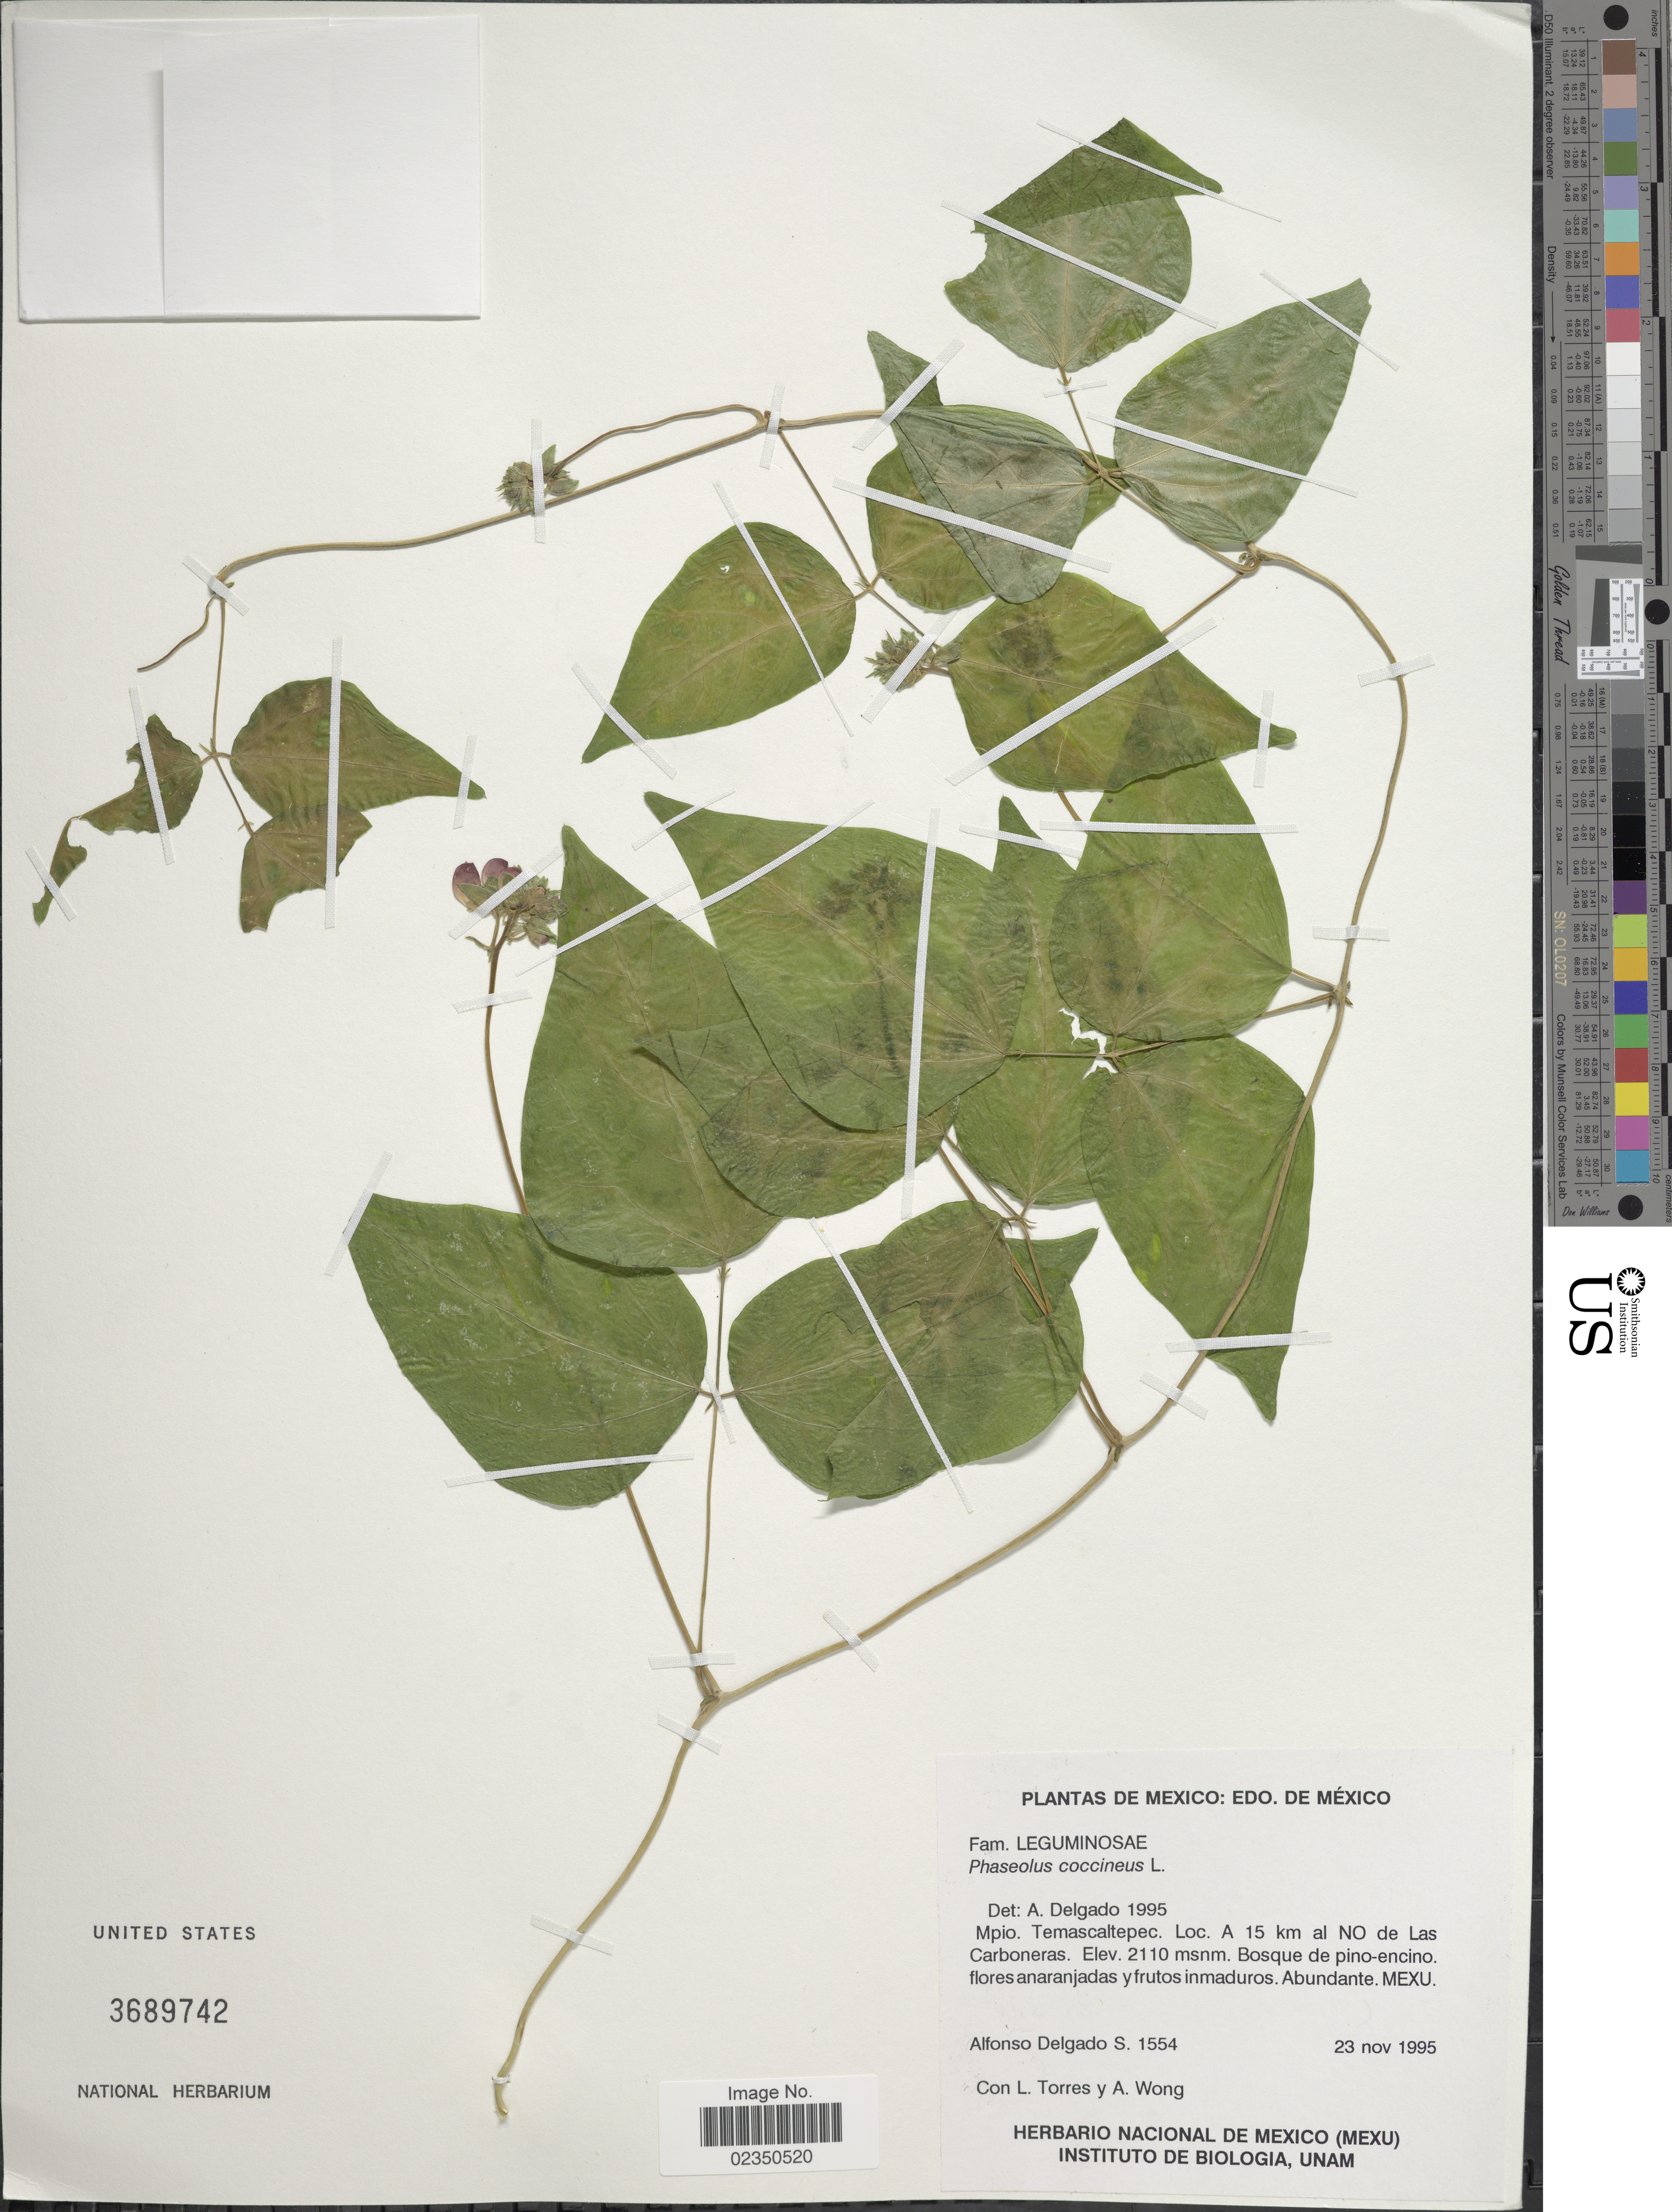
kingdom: Plantae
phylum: Tracheophyta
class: Magnoliopsida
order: Fabales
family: Fabaceae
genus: Phaseolus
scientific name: Phaseolus coccineus var. coccineus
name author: L.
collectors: A. Delgado S., L. Torres & A. Wong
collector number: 1554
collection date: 1995-11-23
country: Mexico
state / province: México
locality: Edo. de Mexico, Mpio. Temascaltepec, a 15 km al NO de Las Carboneras.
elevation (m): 2110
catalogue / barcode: US 3689742